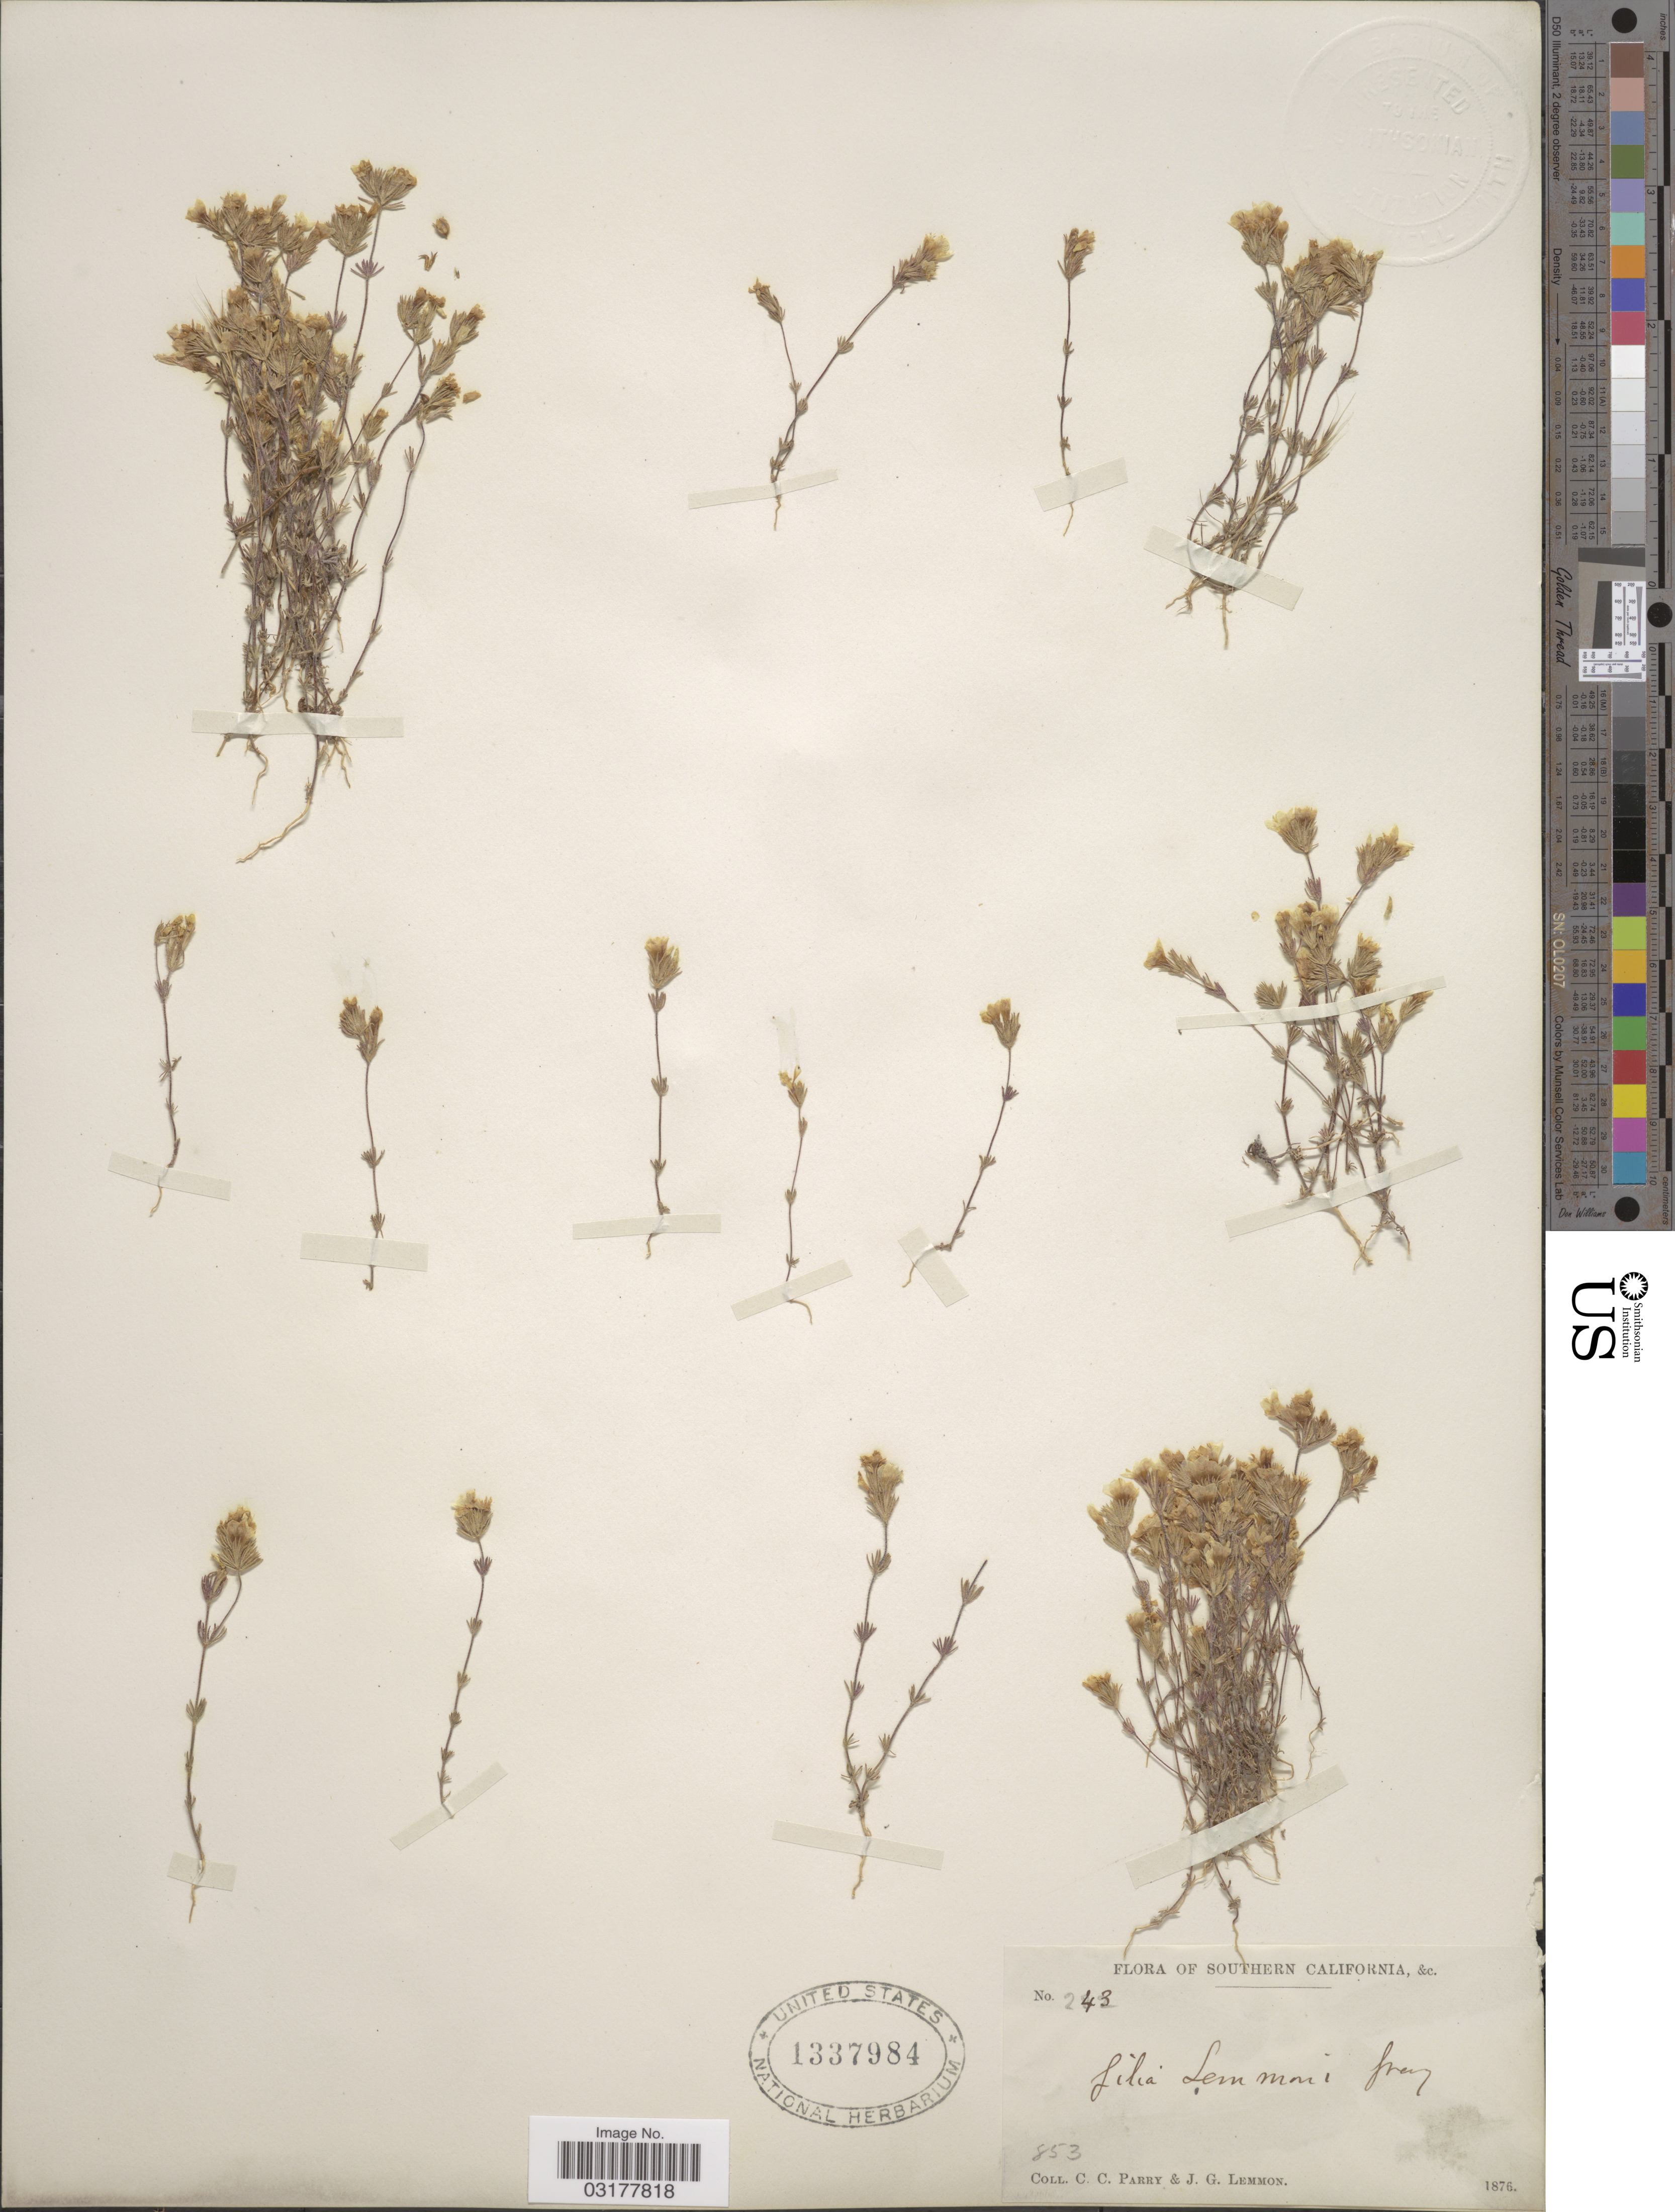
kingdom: Plantae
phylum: Tracheophyta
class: Magnoliopsida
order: Ericales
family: Polemoniaceae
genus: Leptosiphon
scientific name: Leptosiphon lemmonii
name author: (A. Gray) J.M. Porter & L.A. Johnson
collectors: C. C. Parry & J. Lemmon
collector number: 243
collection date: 1876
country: United States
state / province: California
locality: Southern California, &c.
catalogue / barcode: US 1337984